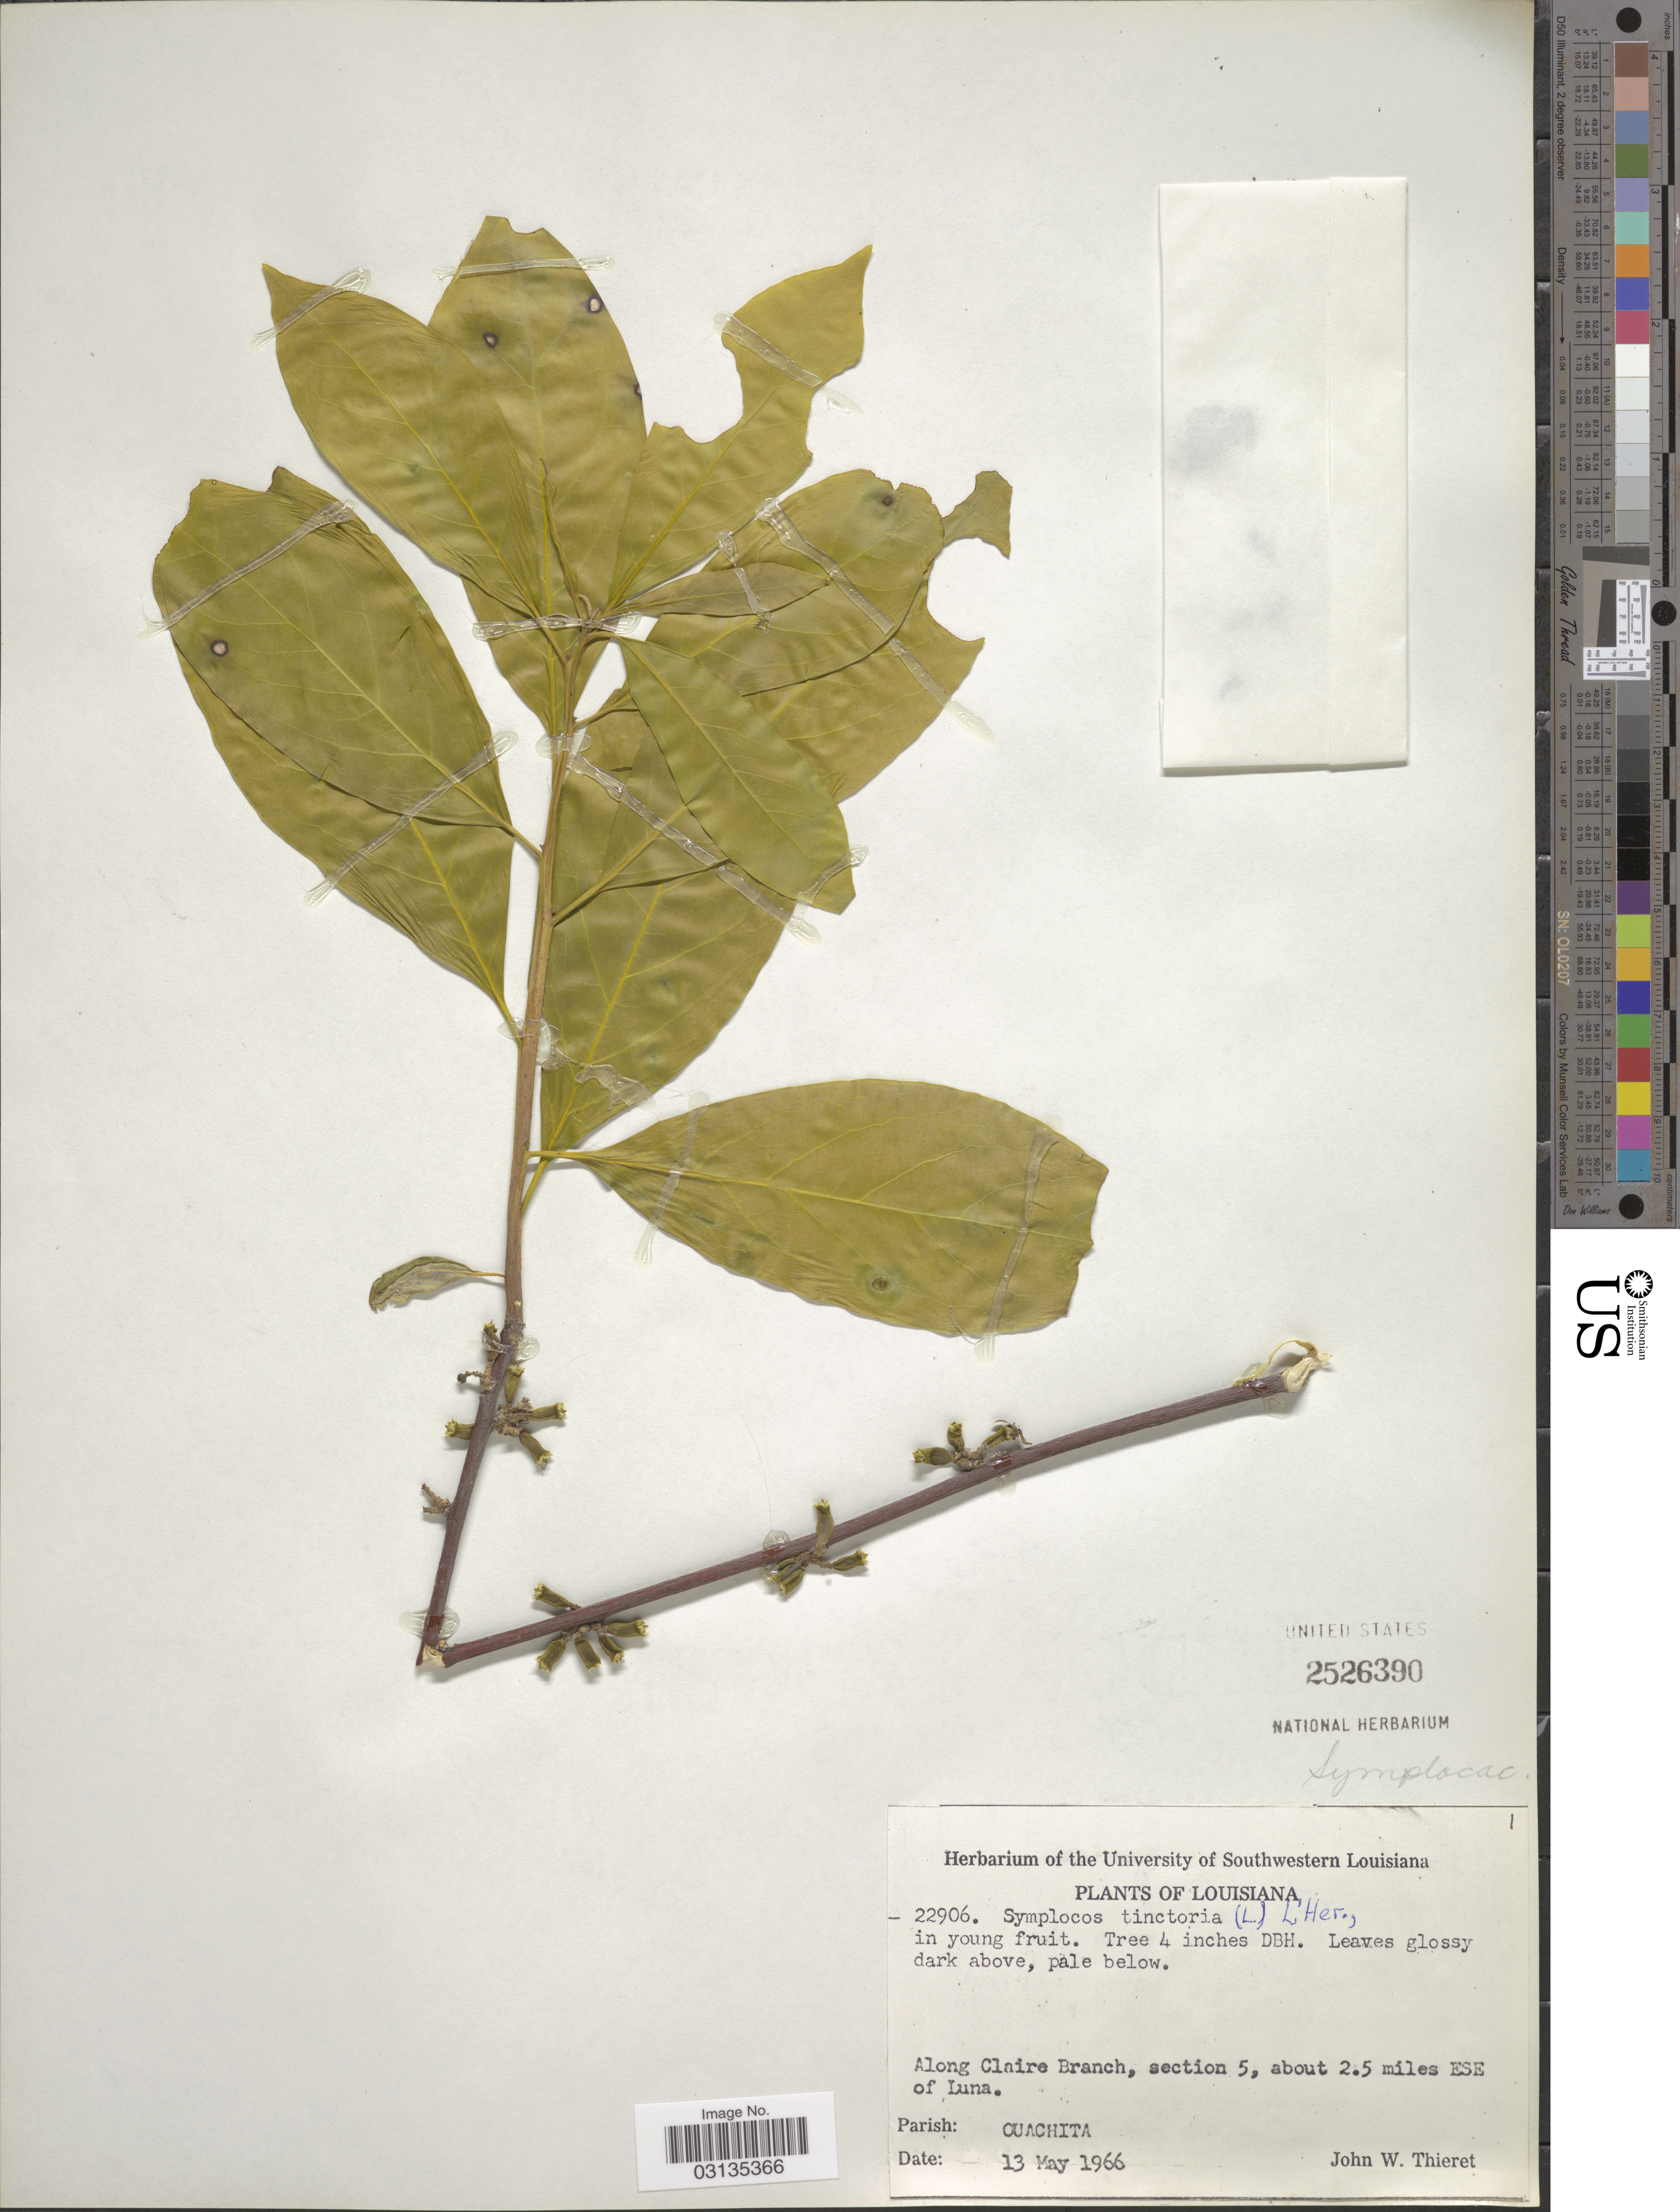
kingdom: Plantae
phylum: Tracheophyta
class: Magnoliopsida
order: Ericales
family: Symplocaceae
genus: Symplocos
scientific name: Symplocos tinctoria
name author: (L.) L'Hér.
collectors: J. W. Thieret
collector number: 22906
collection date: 1966-05-13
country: United States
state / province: Louisiana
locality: Along Claire Branch, section 5, about 2.5 miles ESE of Luna. Parish: Ouchita.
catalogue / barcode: US 2526390